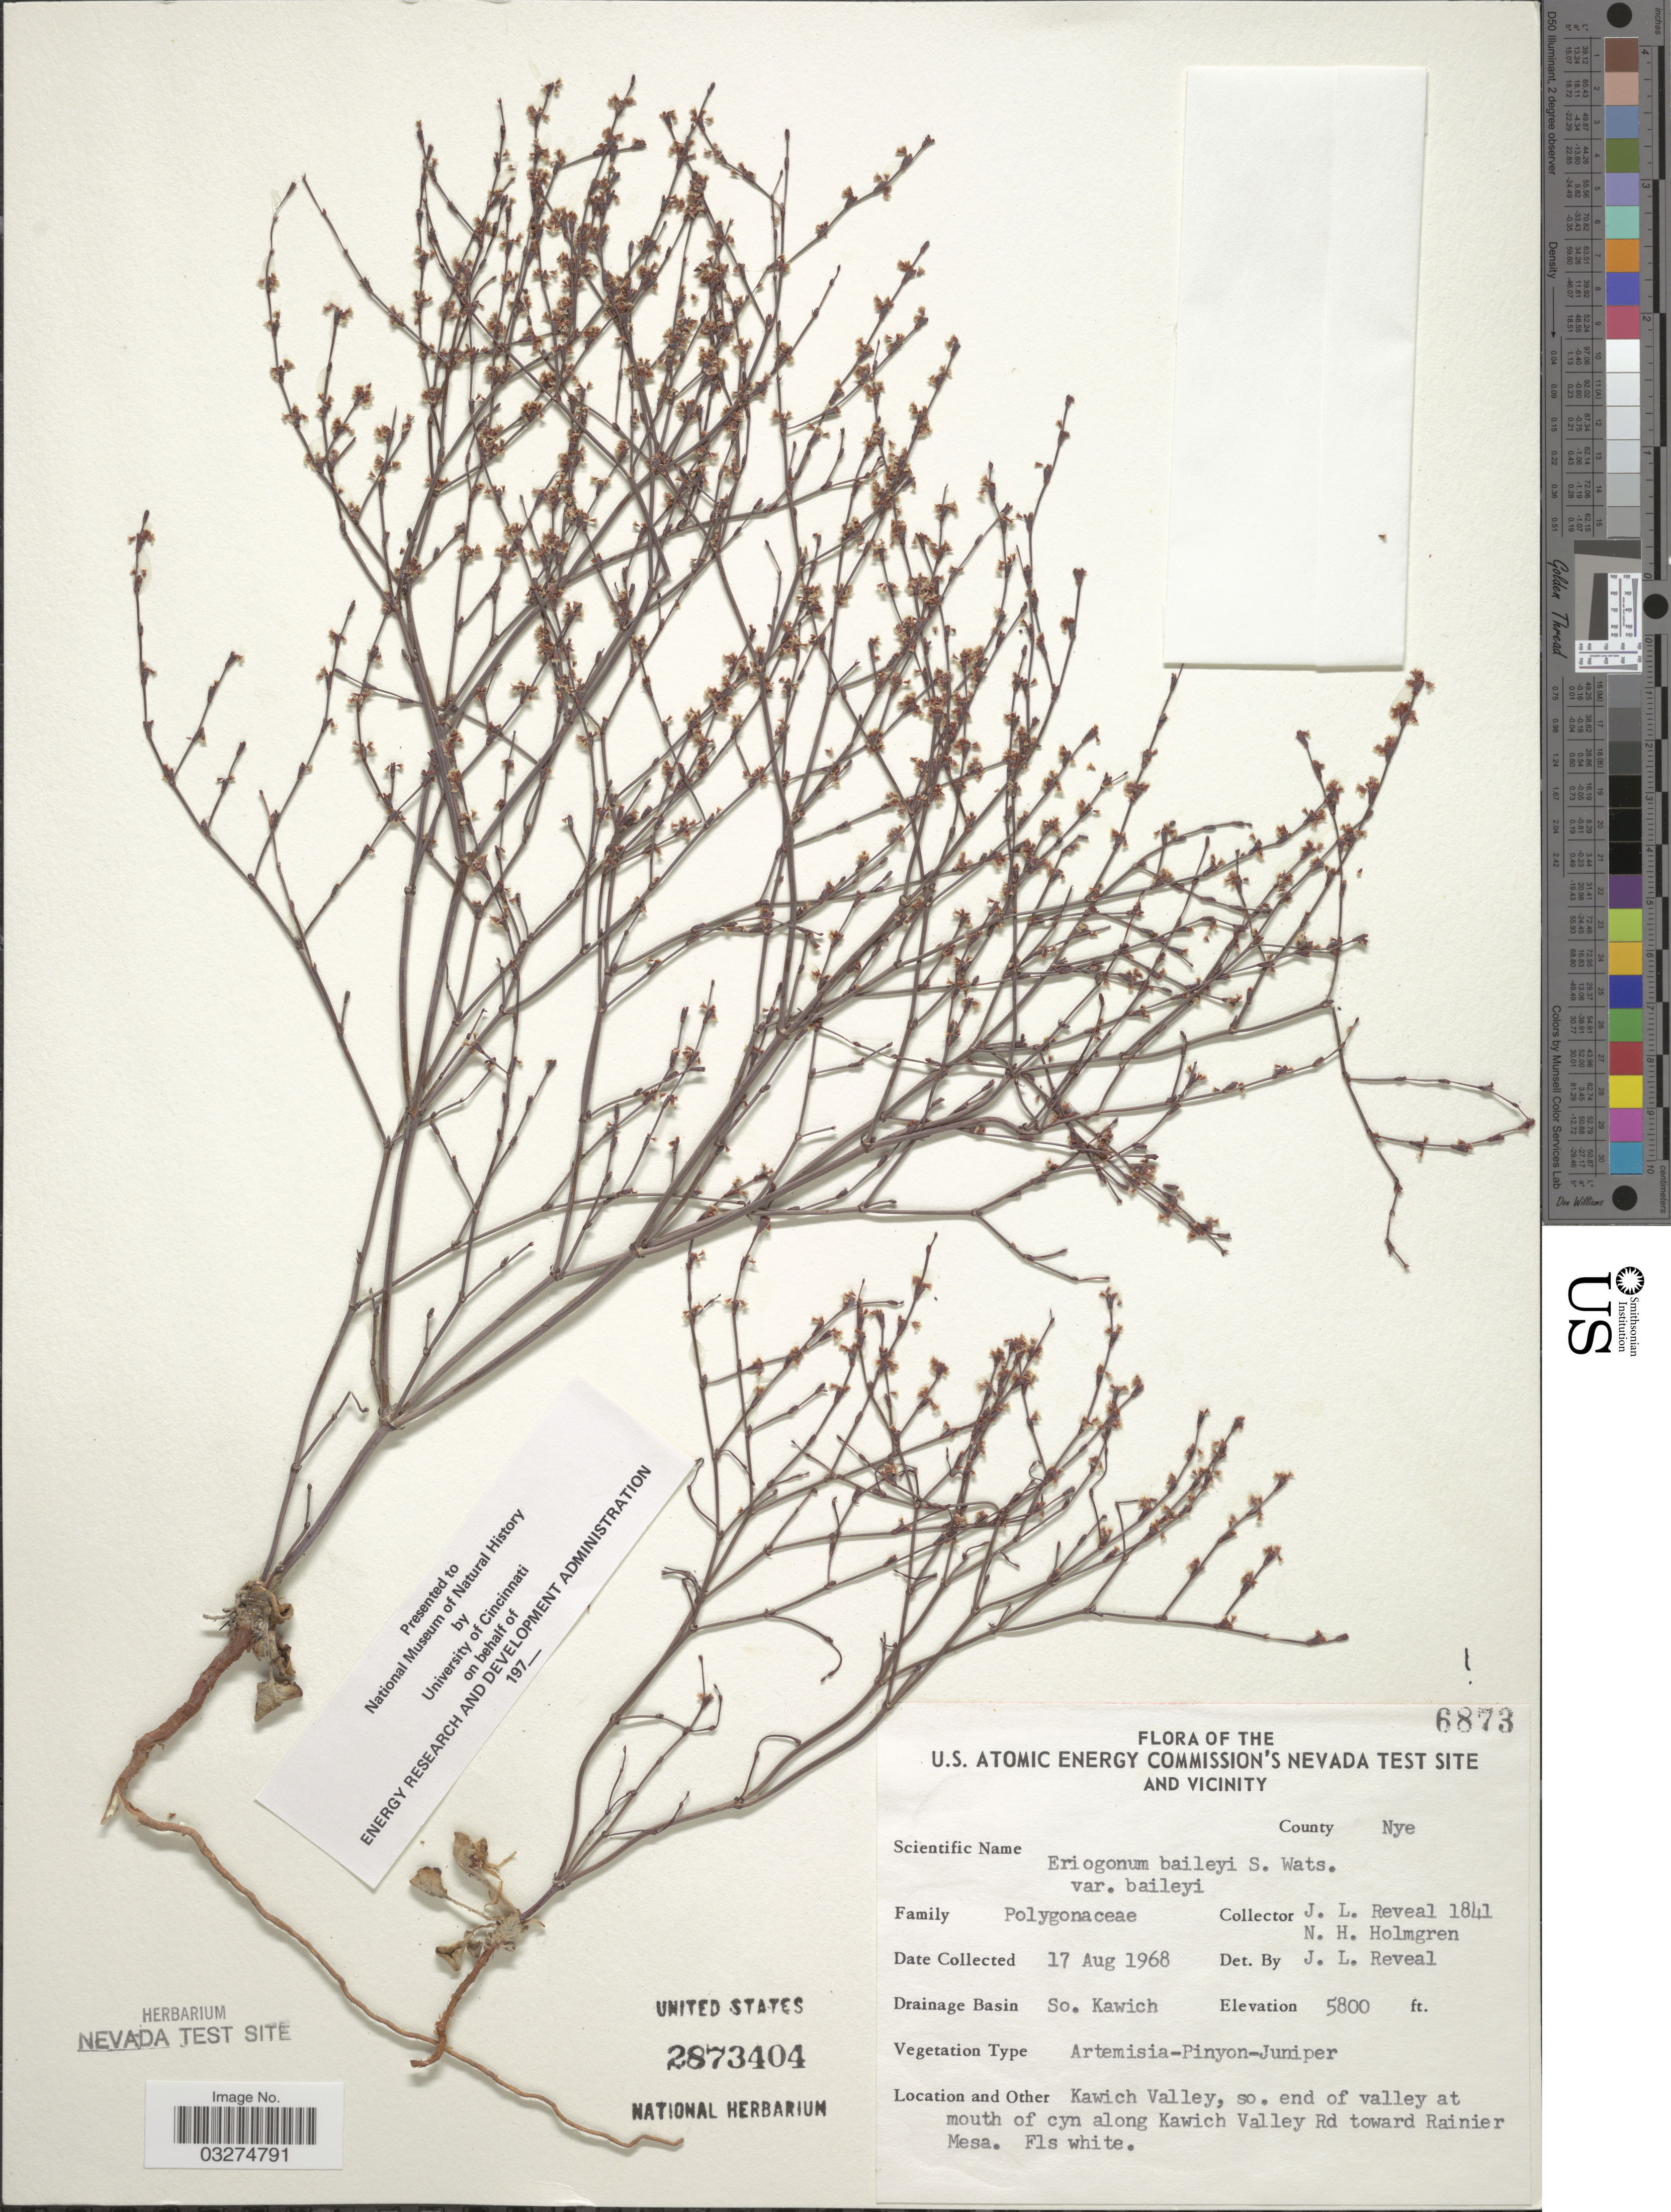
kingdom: Plantae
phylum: Tracheophyta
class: Magnoliopsida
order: Caryophyllales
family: Polygonaceae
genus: Eriogonum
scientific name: Eriogonum baileyi var. baileyi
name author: S. Watson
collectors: J. L. Reveal & N. H. Holmgren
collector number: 6873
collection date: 1968-08-17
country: United States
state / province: Nevada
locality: U.S. Atomic Energy Commission's Nevada Test Site and Vicinity. County Nye. Drainage Basin So. Kawich. Kawich Valley, so. end of valley at mouth of cyn along Kawich valley Rd toward Rainier Mesa.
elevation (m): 1768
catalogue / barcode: US 2873404